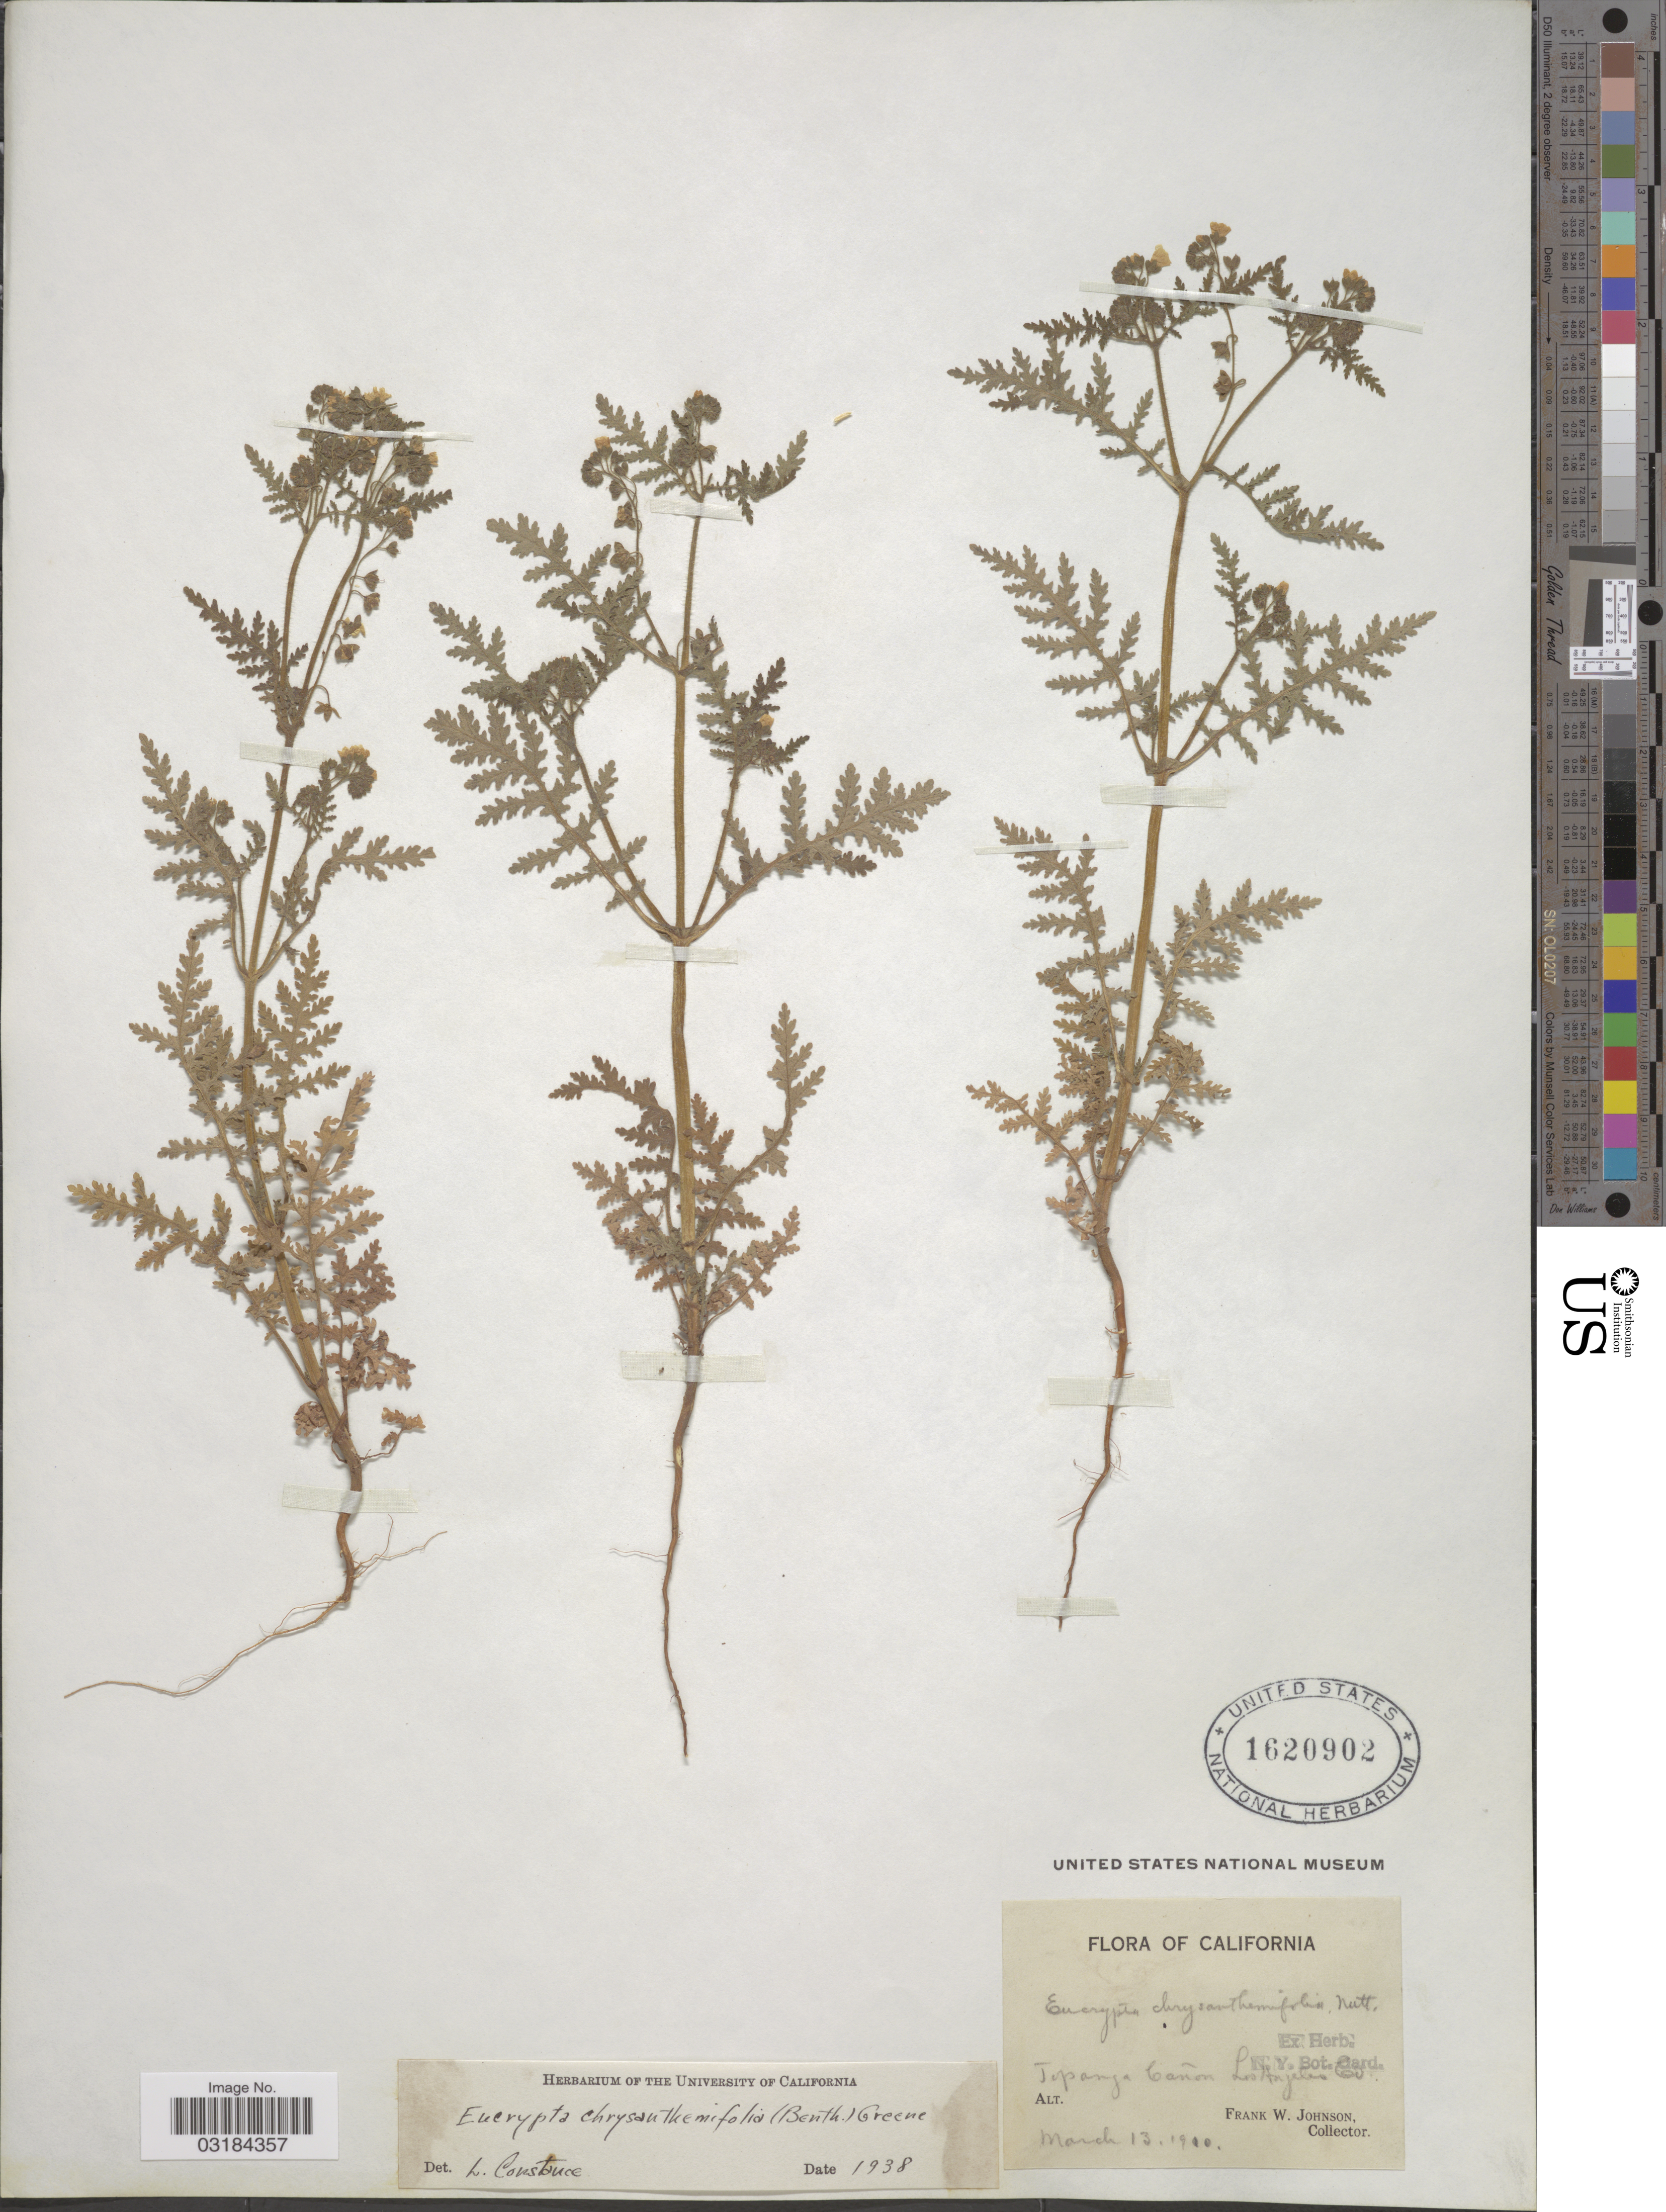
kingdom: Plantae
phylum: Tracheophyta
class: Magnoliopsida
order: Boraginales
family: Hydrophyllaceae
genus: Eucrypta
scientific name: Eucrypta chrysanthemifolia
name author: (Benth.) Greene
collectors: F. W. Johnson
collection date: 1910-03-13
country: United States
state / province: California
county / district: Los Angeles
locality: Topanga Cañon, Los Angeles Co.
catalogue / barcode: US 1620902